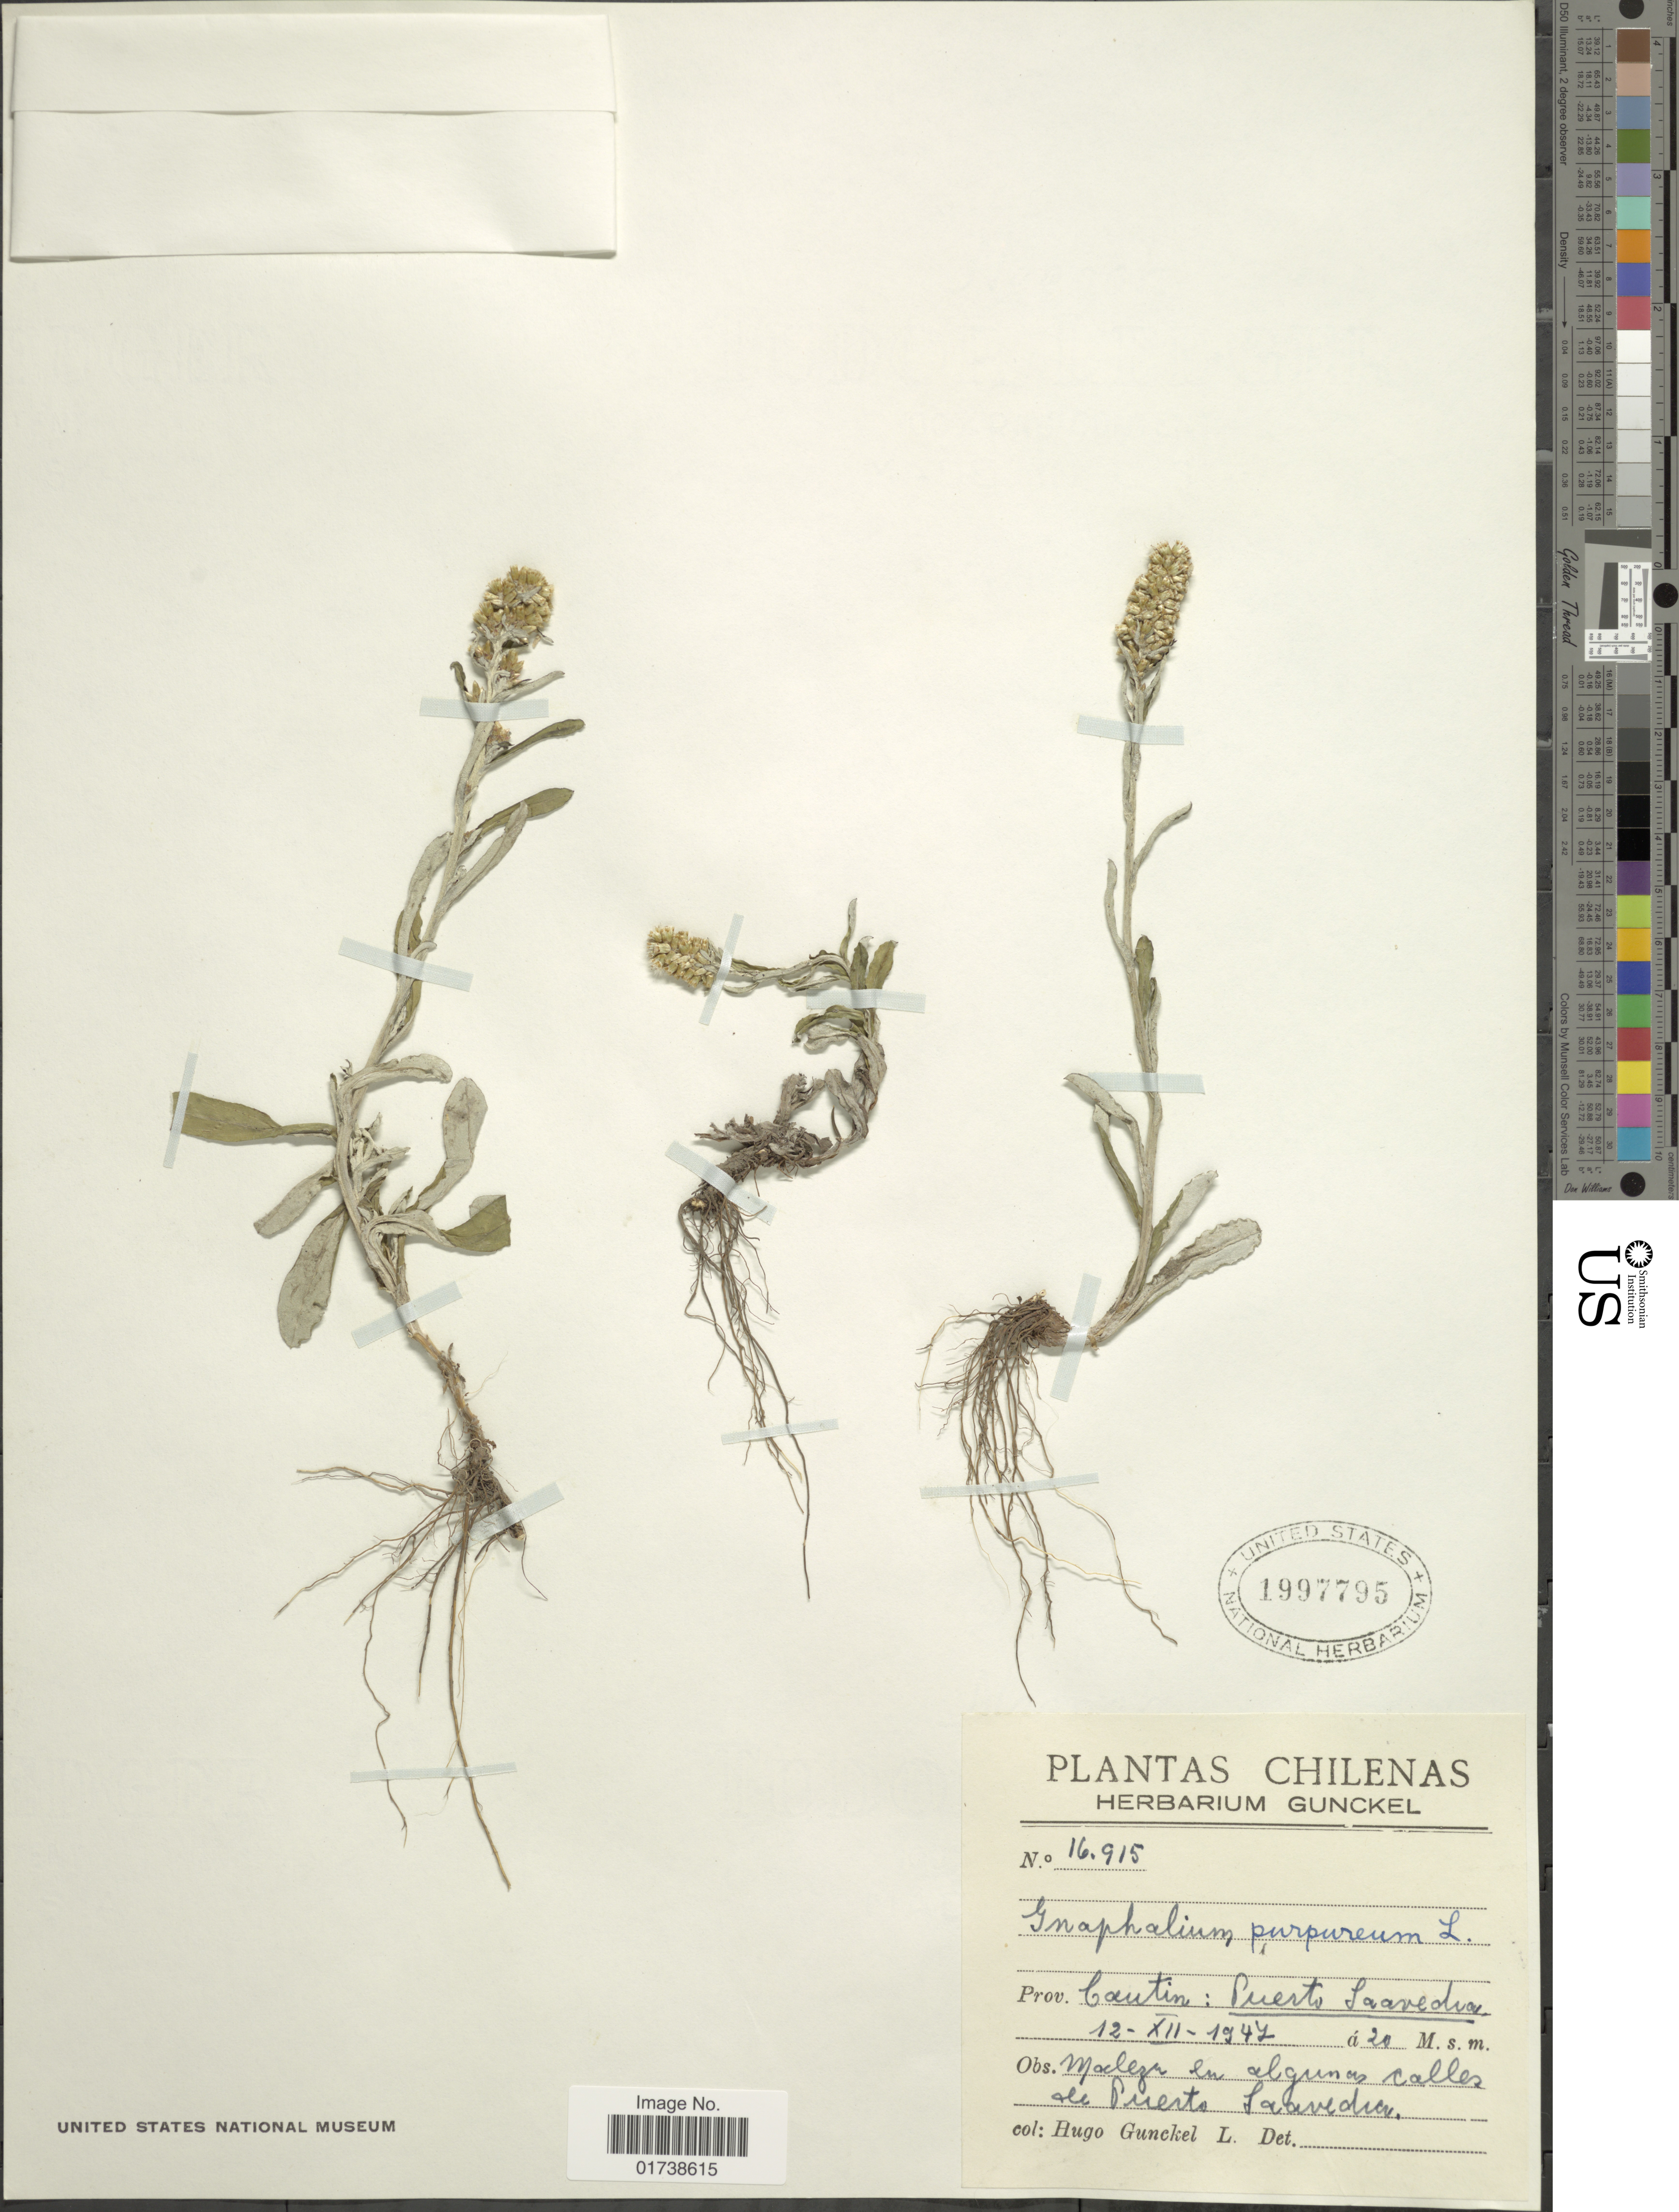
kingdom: Plantae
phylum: Tracheophyta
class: Magnoliopsida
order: Asterales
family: Asteraceae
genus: Gamochaeta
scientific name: Gamochaeta purpurea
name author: (L.) Cabrera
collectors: H. Gunckel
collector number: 16915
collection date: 1947-12-12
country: Chile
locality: Prov. Cautin: Puerto Laavedia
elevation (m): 20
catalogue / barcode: US 1997795